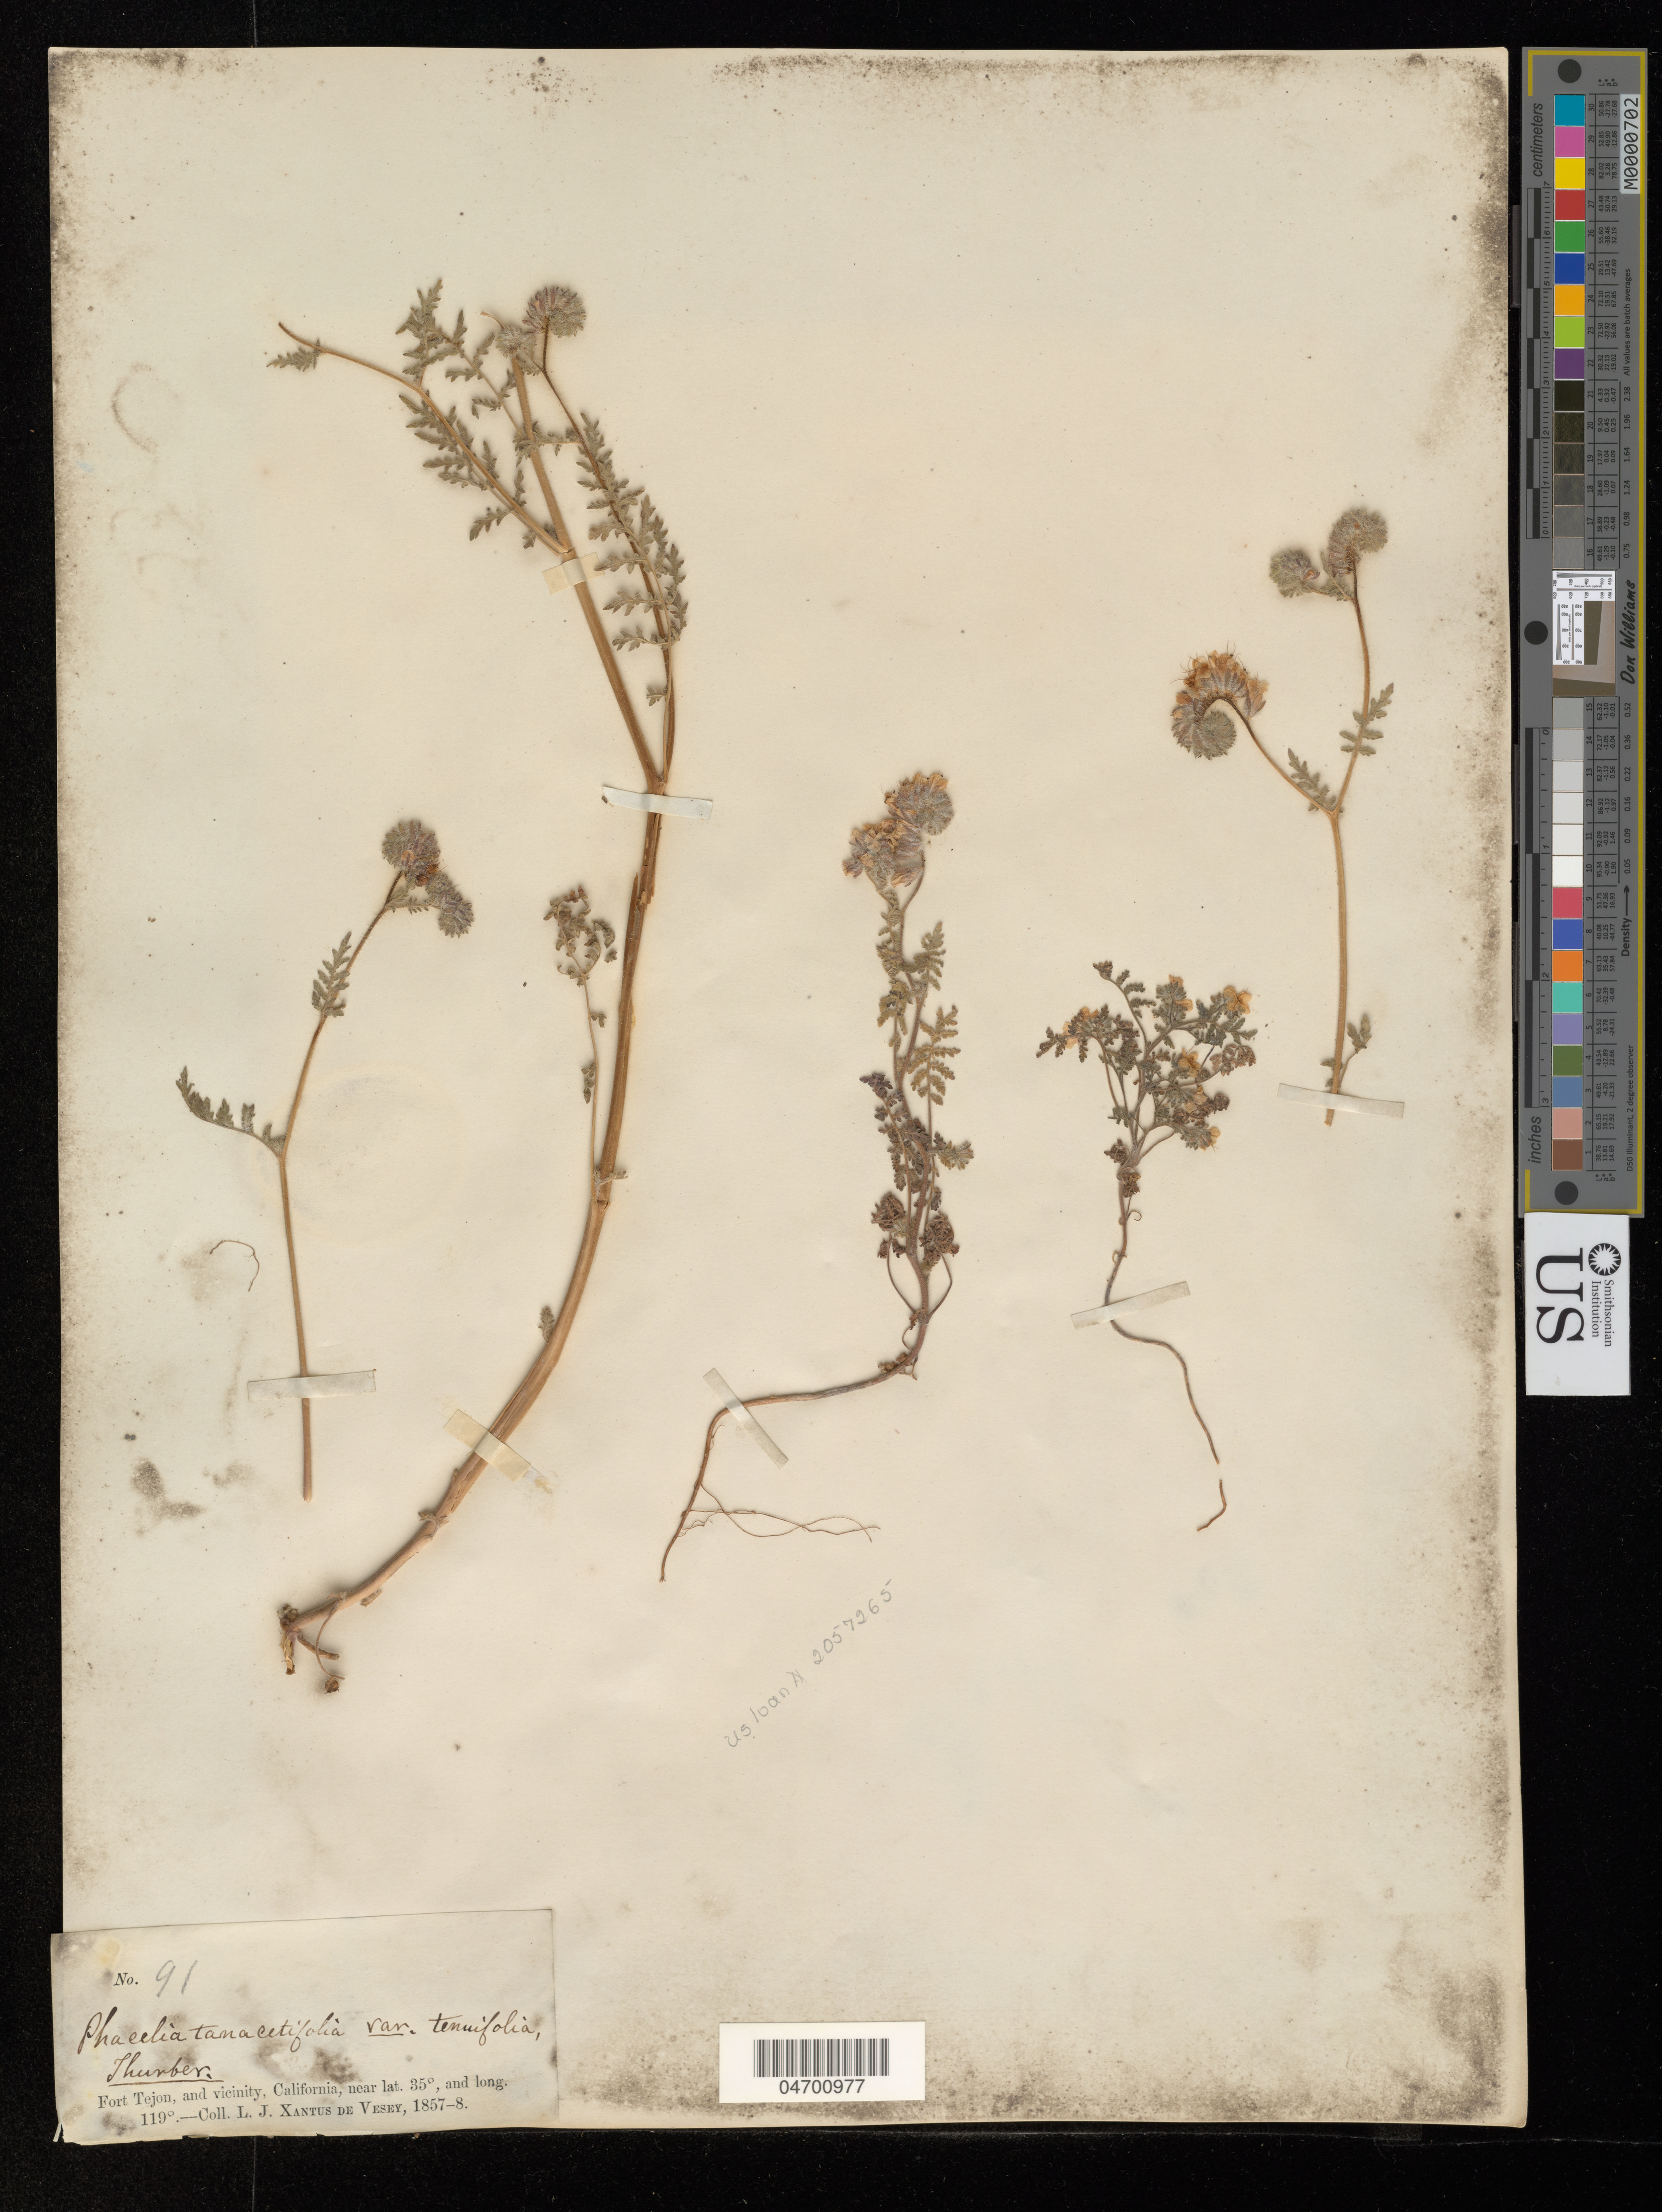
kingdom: Plantae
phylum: Tracheophyta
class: Magnoliopsida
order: Boraginales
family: Hydrophyllaceae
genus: Phacelia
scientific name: Phacelia tanacetifolia var. pseudo-distans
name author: Brand in Engl.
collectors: L. Xantus de Vesey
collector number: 91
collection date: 1857/1858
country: United States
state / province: California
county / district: Kern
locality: Fort Tejon, and vicinity.